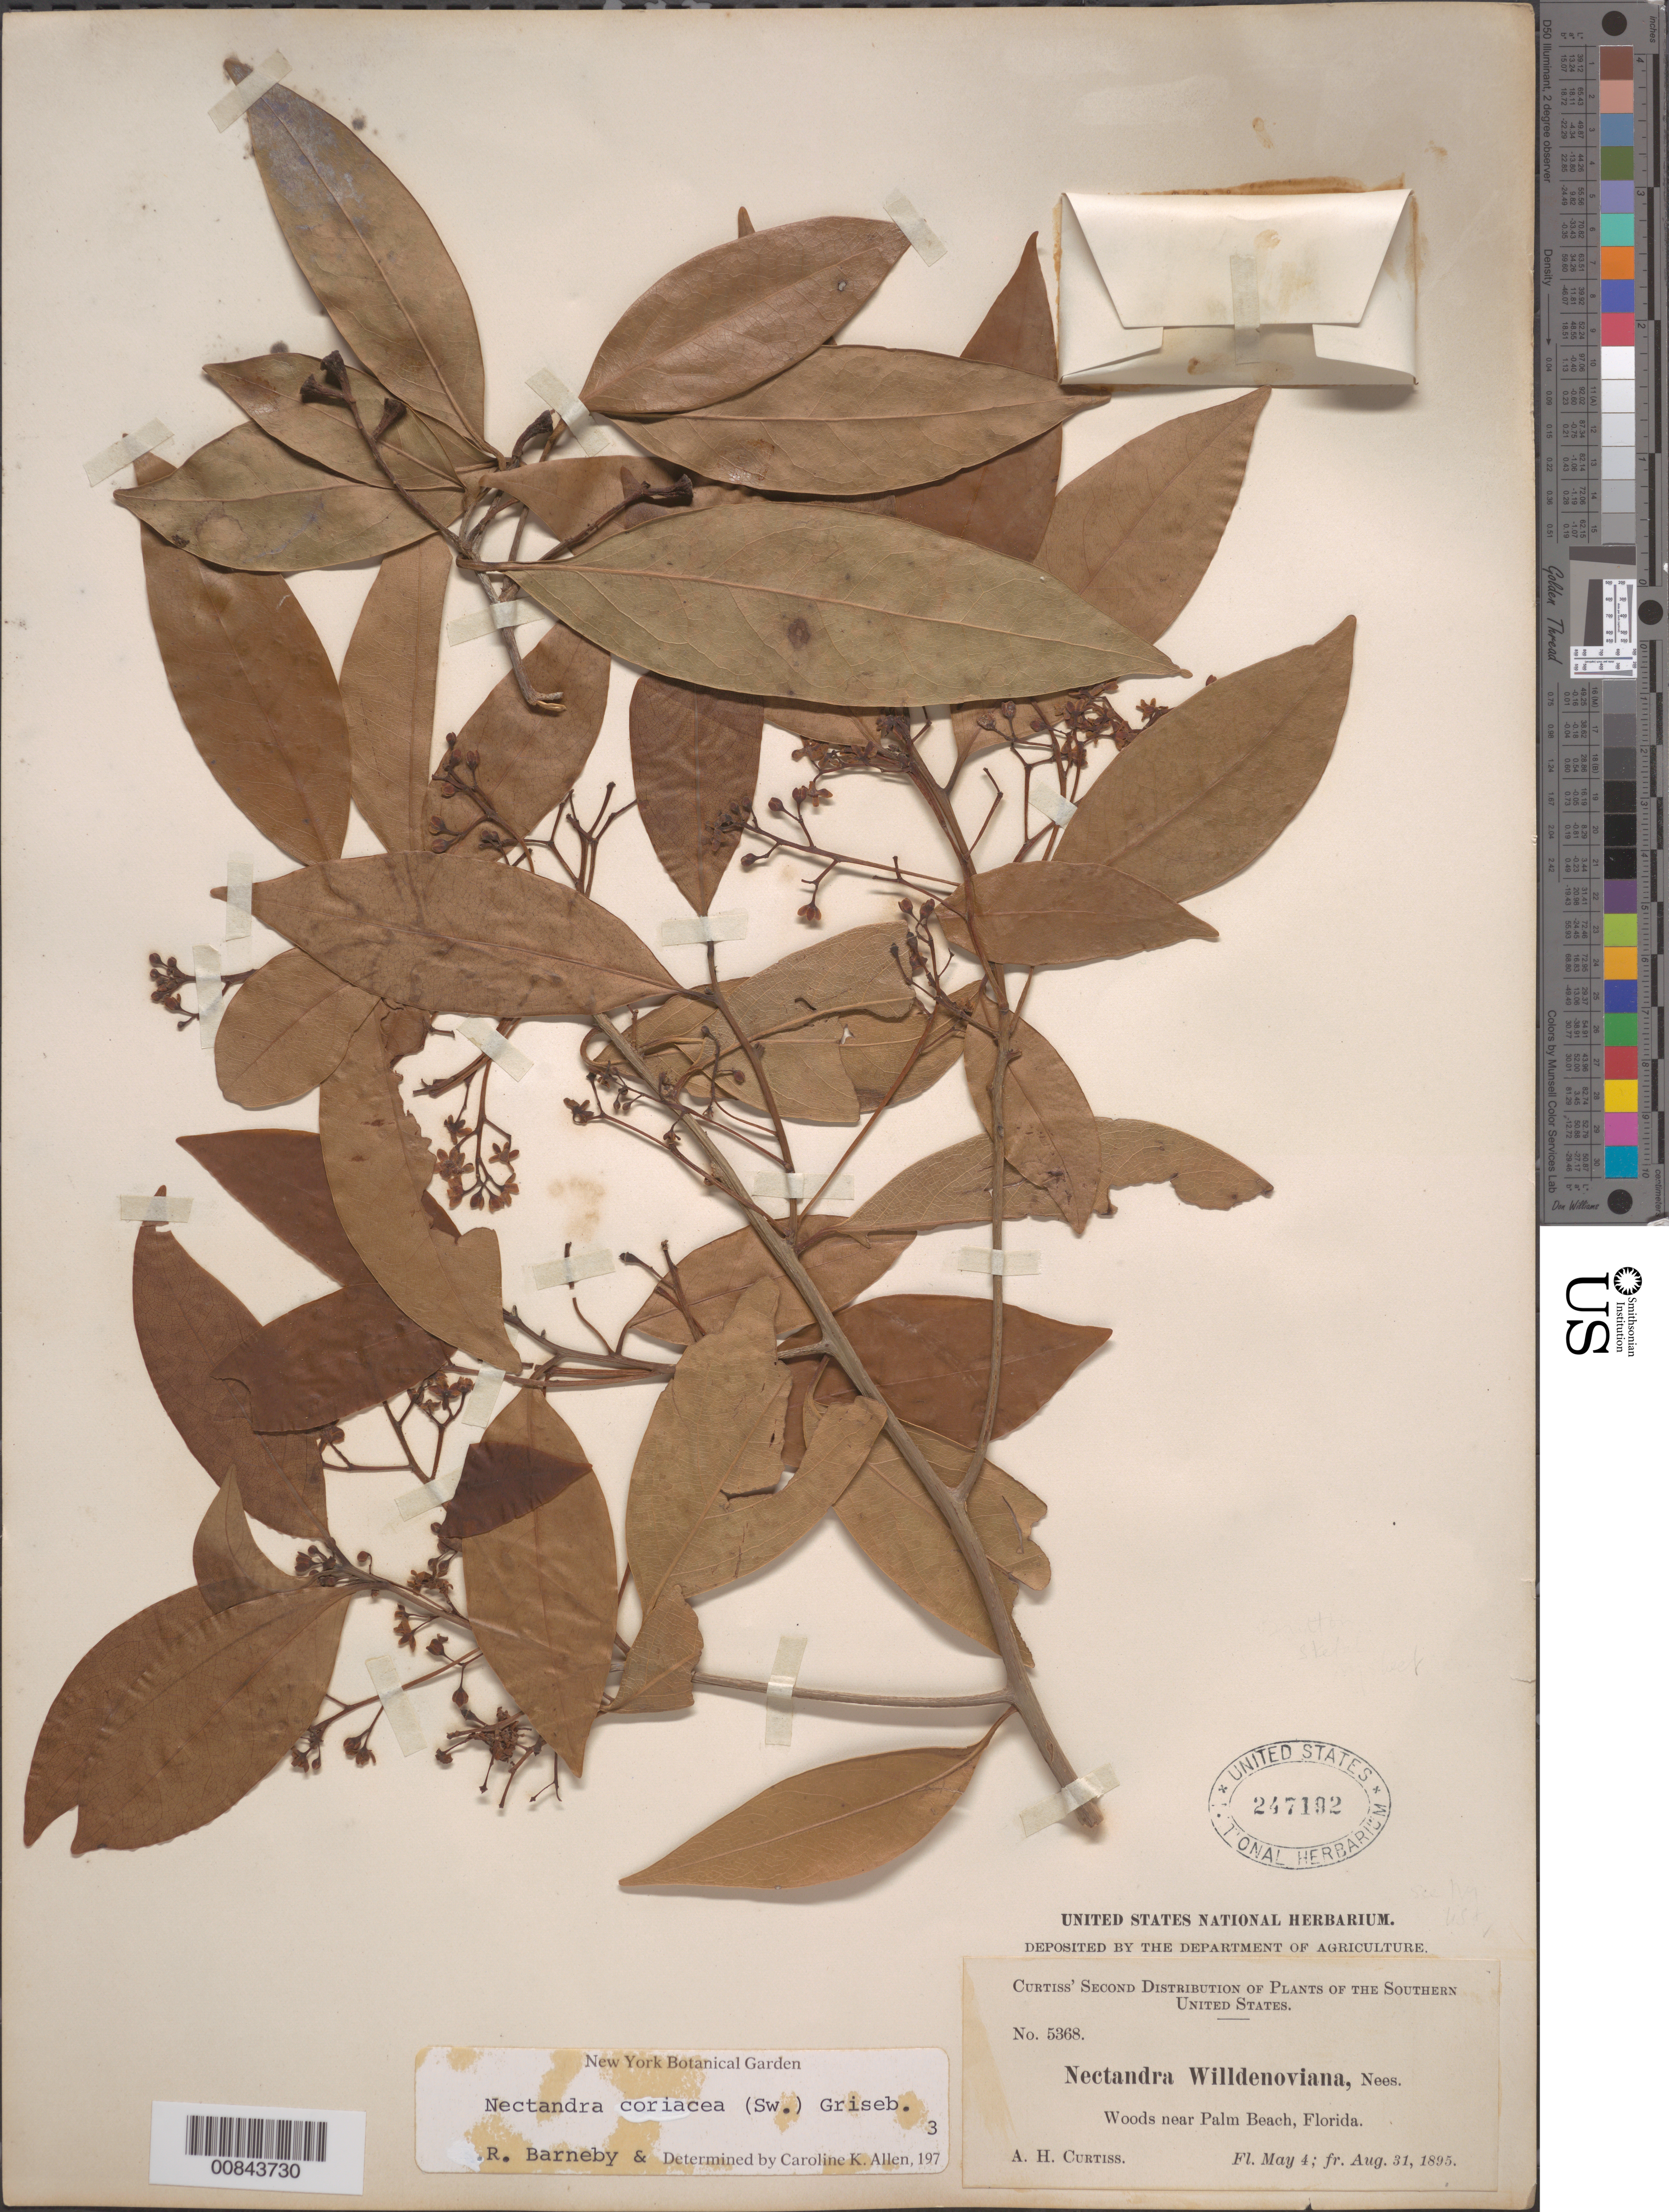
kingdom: Plantae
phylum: Tracheophyta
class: Magnoliopsida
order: Laurales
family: Lauraceae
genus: Nectandra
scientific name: Nectandra coriacea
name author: (Sw.) Griseb.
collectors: A. H. Curtiss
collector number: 5368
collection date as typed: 04 May 1895 to 31 Aug 1895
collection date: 1895-05-04/1895-08-31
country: United States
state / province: Florida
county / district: Palm Beach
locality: Palm Beach.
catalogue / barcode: US 247192